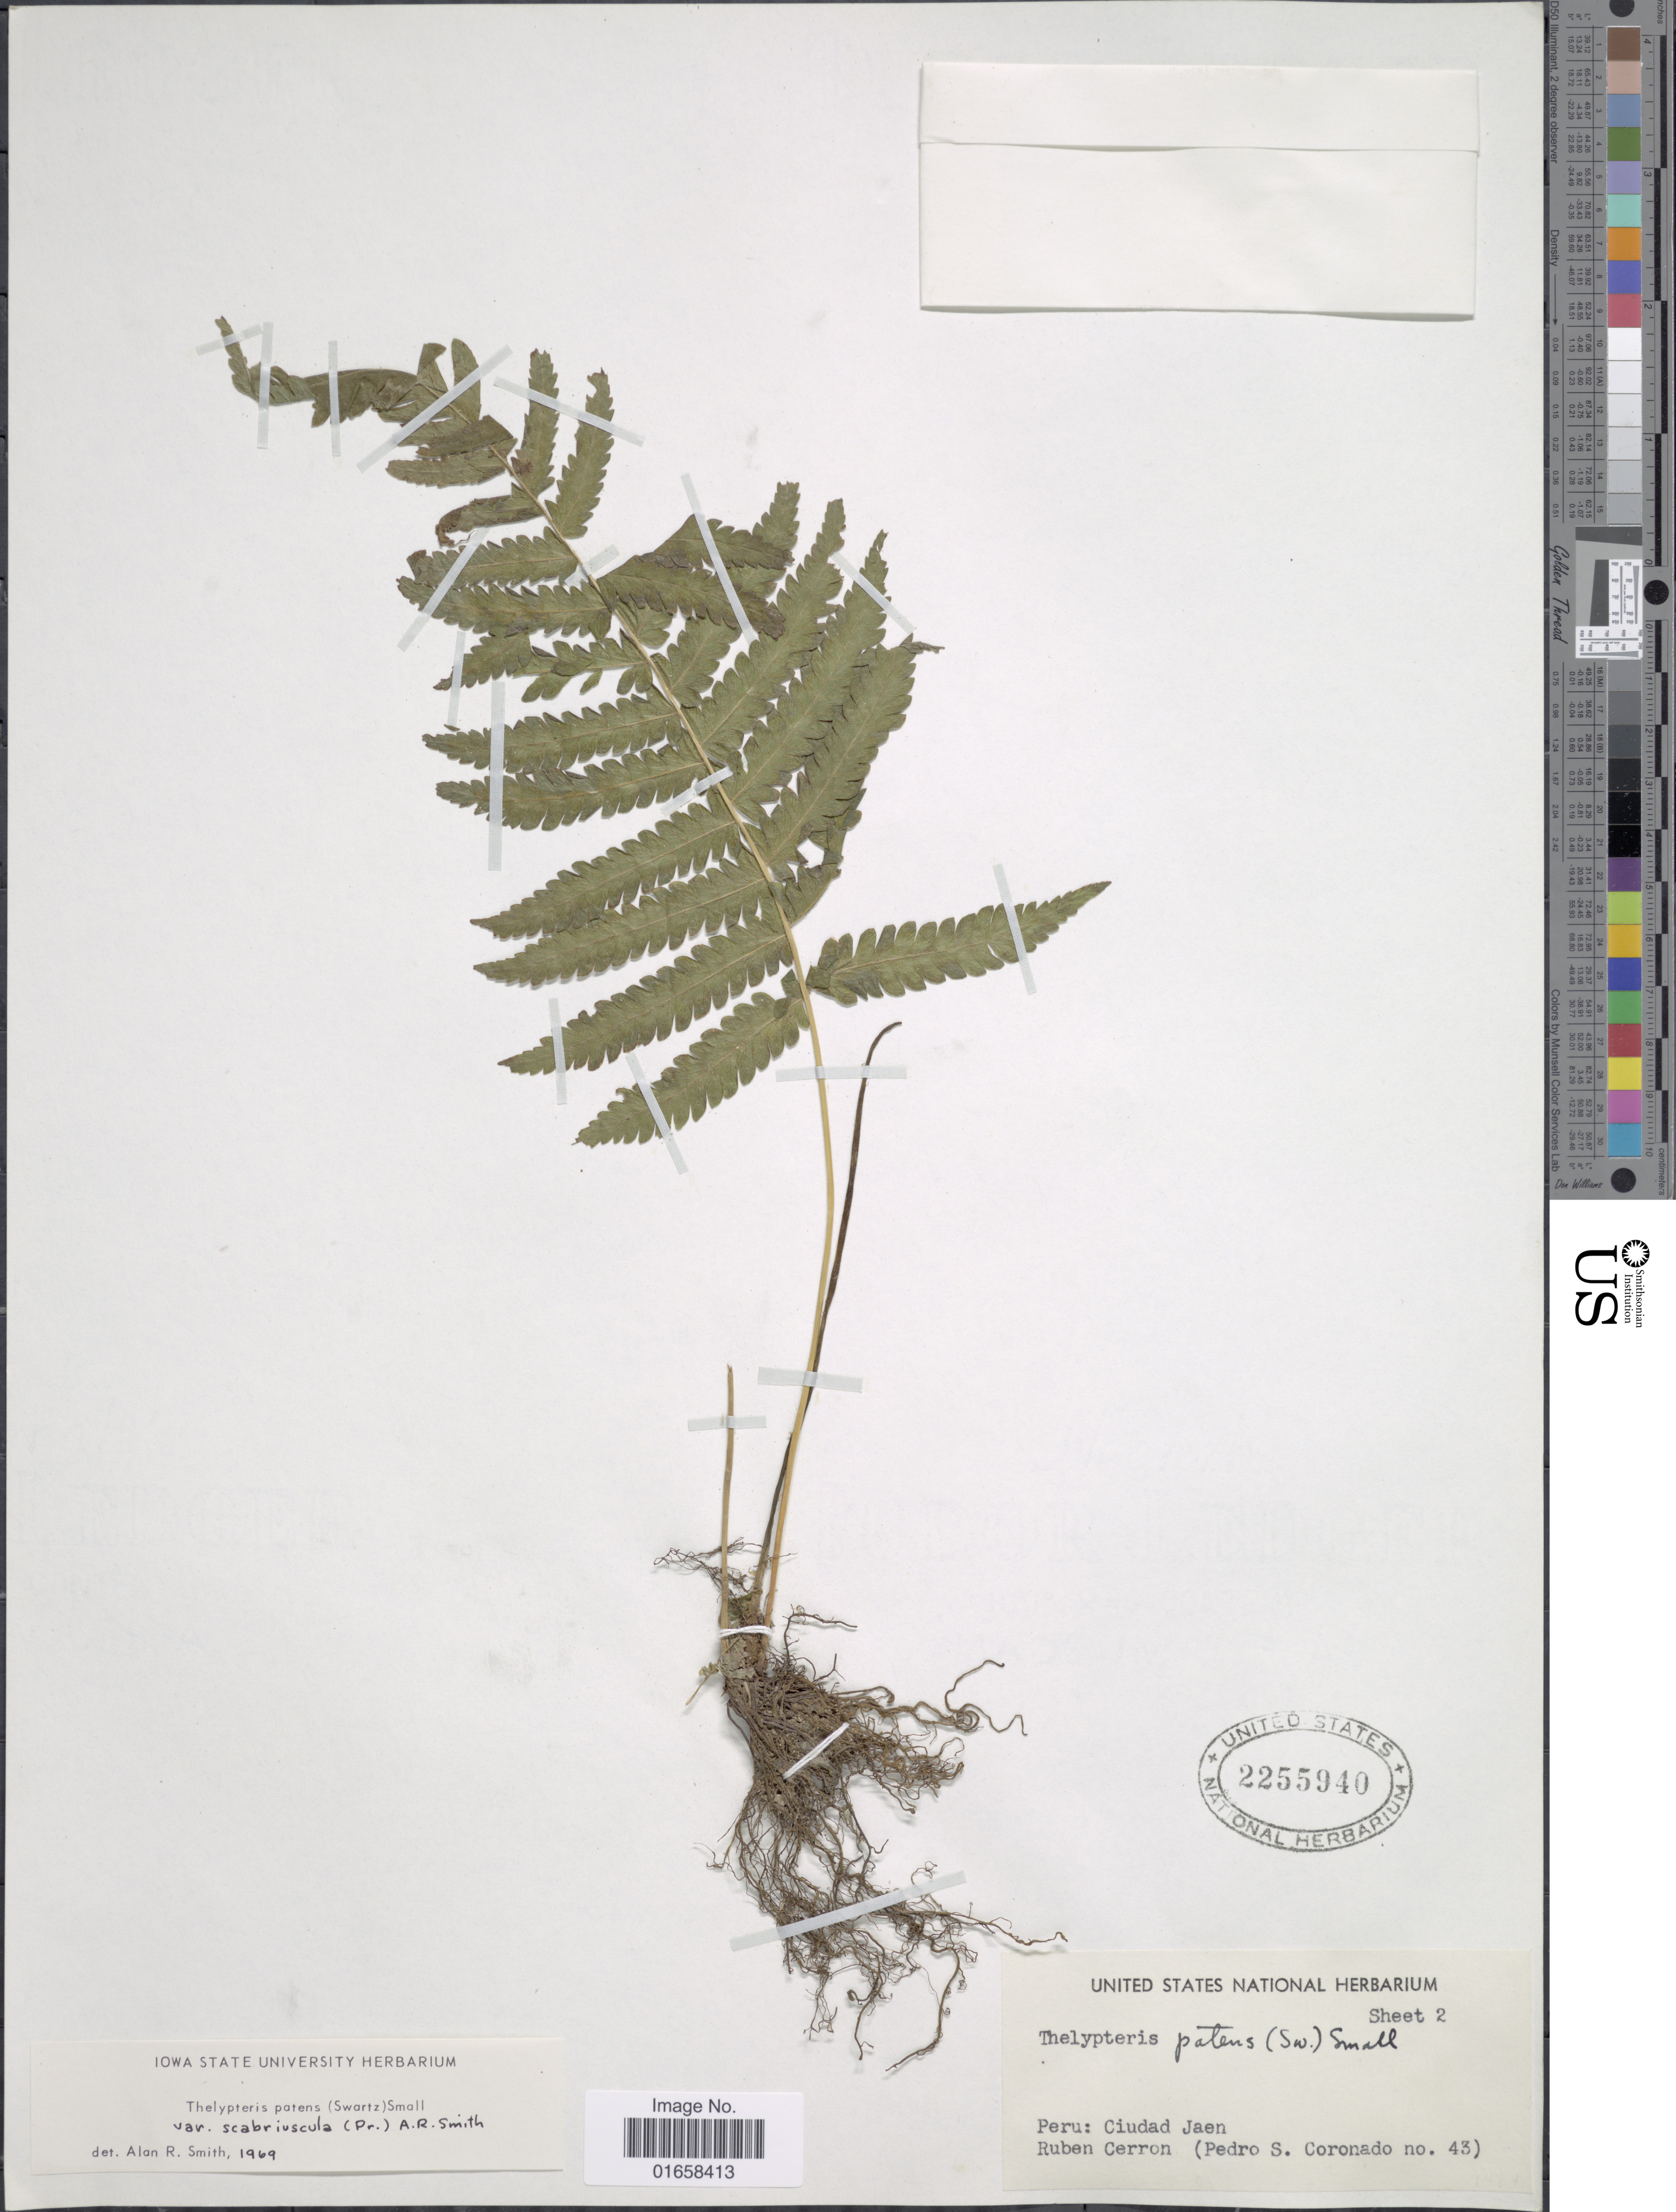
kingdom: Plantae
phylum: Tracheophyta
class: Polypodiopsida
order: Polypodiales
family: Thelypteridaceae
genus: Christella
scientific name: Christella patens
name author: (Sw.) Holttum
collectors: R. Cerron & P. Coronado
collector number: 43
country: Peru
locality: Peru: Cuidad Jaen.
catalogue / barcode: US 2255940